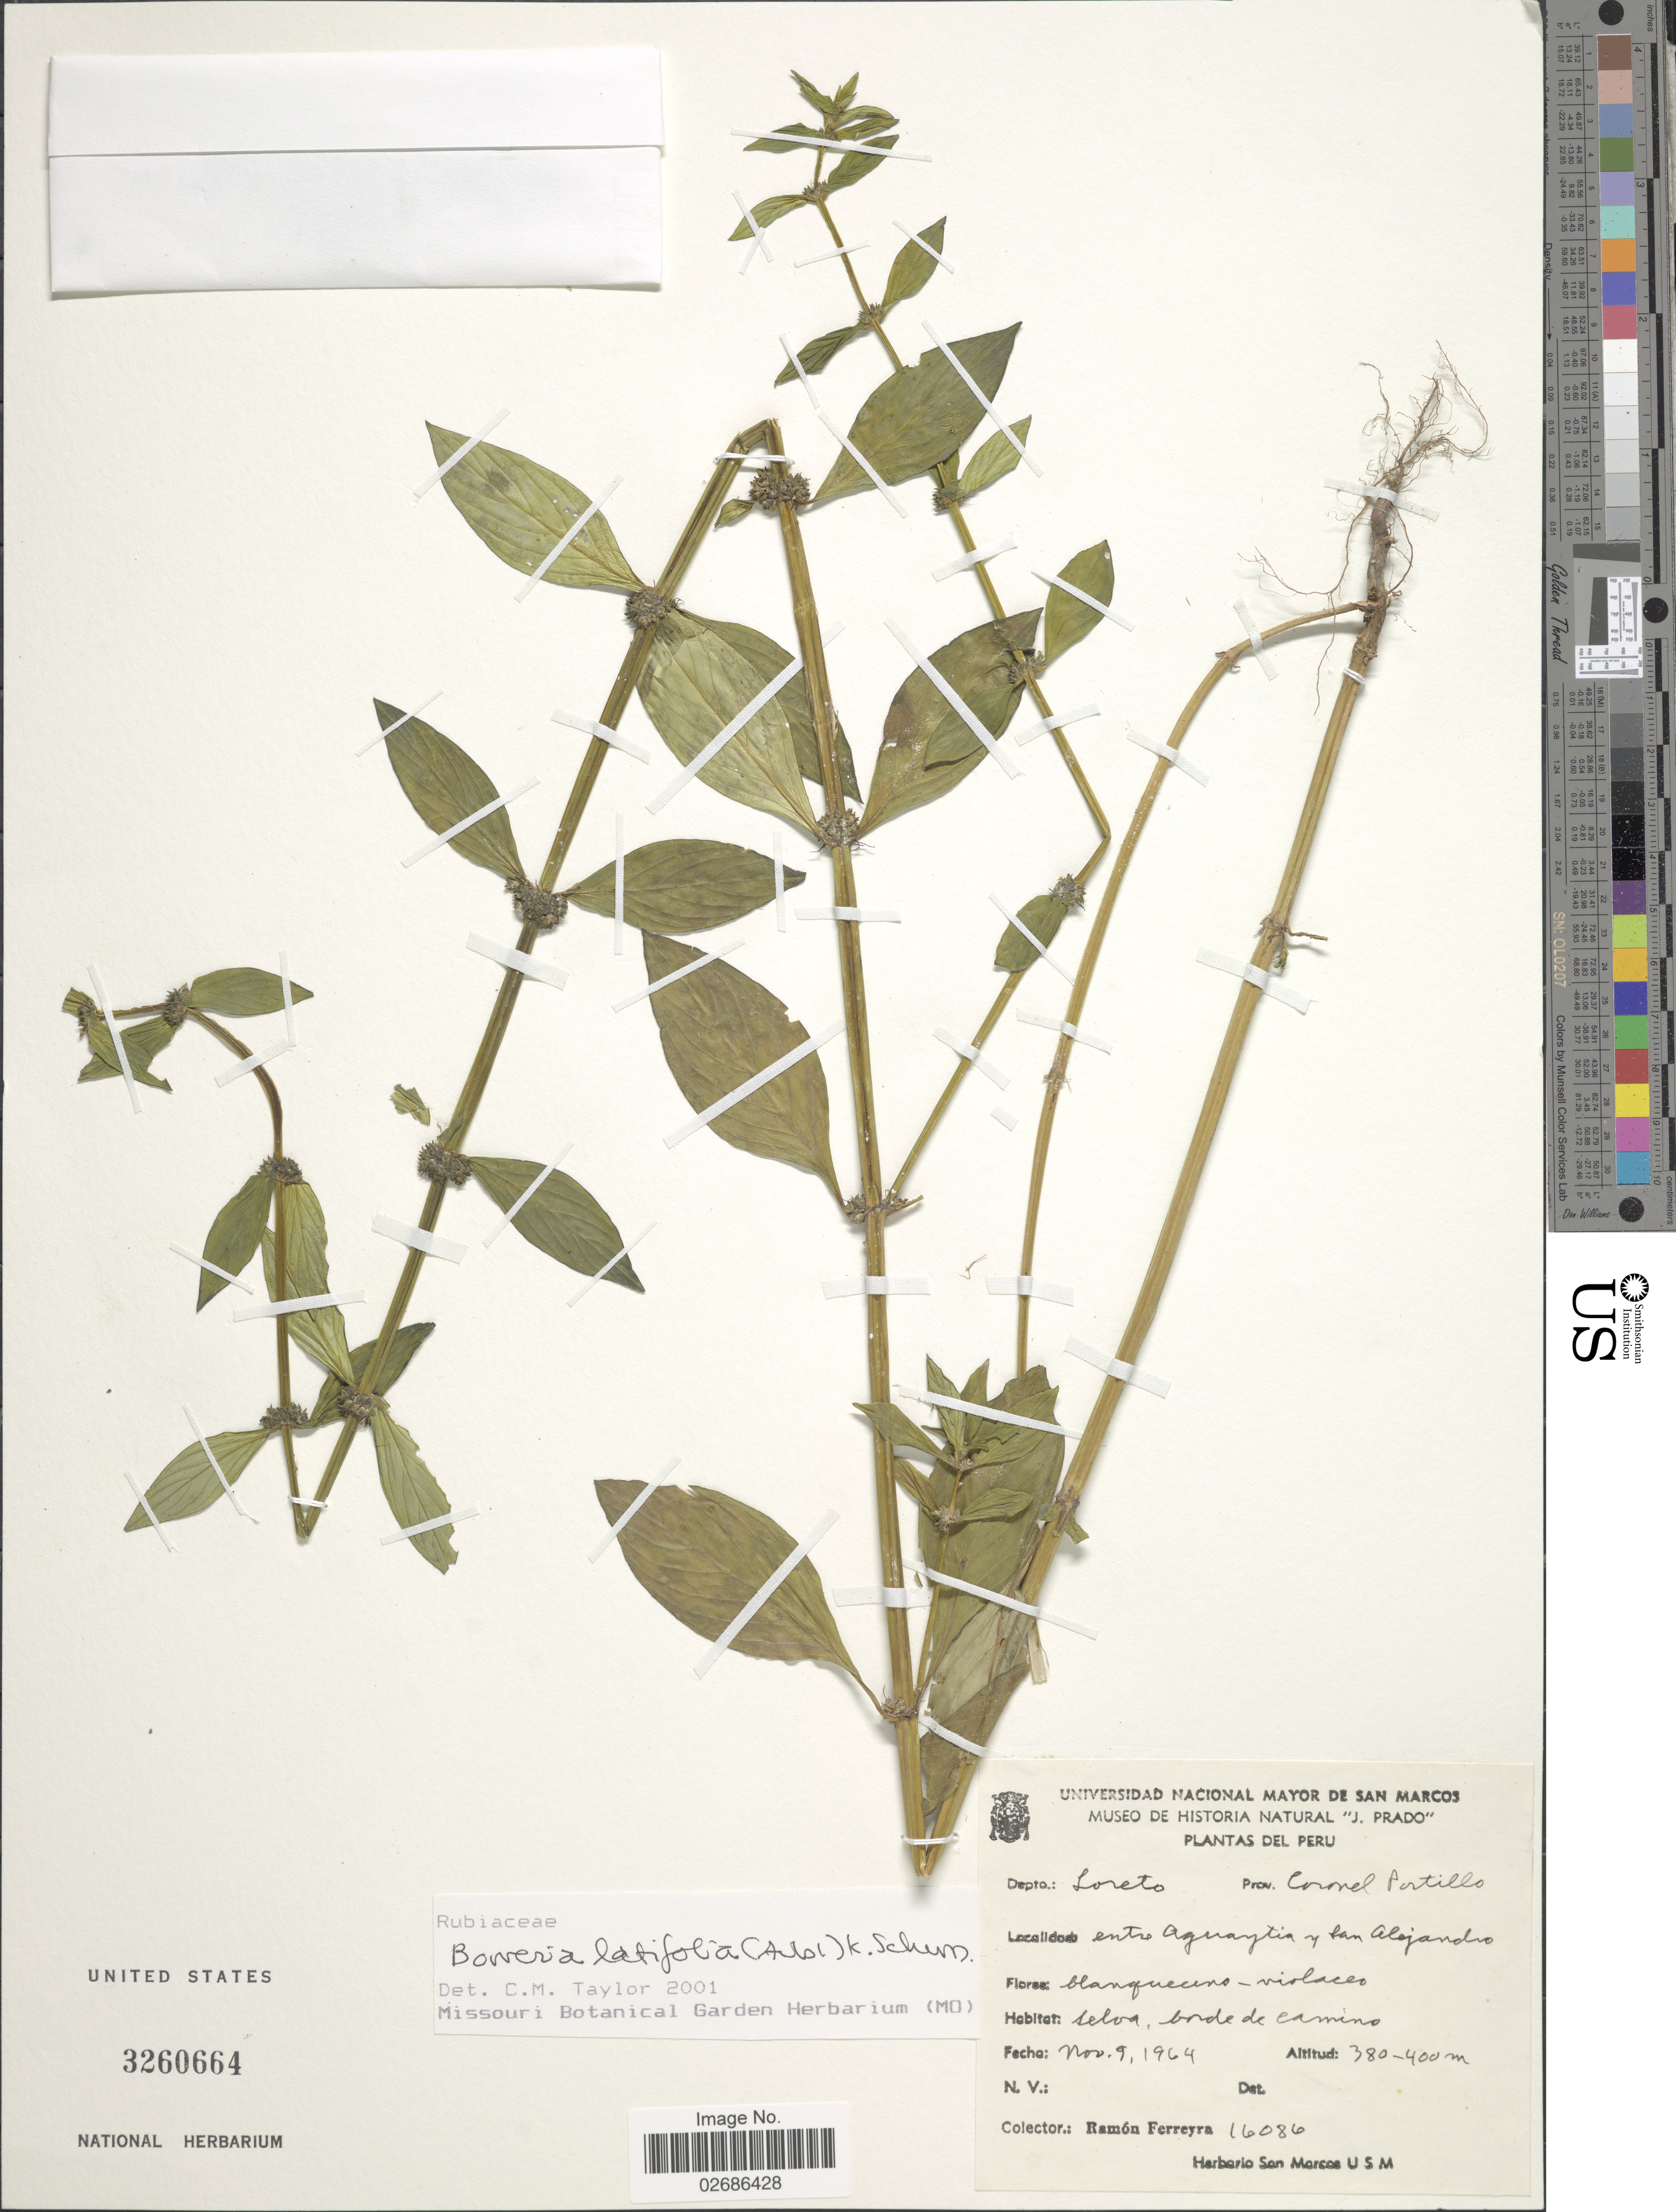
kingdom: Plantae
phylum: Tracheophyta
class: Magnoliopsida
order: Gentianales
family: Rubiaceae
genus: Borreria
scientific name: Borreria latifolia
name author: (Aubl.) K. Schum.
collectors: R. A. Ferreyra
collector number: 16086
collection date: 1964-11-09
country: Peru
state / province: Loreto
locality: Depto. Loreto, Prov. Coronel Portillo, entre Aguaytia y San Alejandro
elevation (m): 380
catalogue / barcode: US 3260664